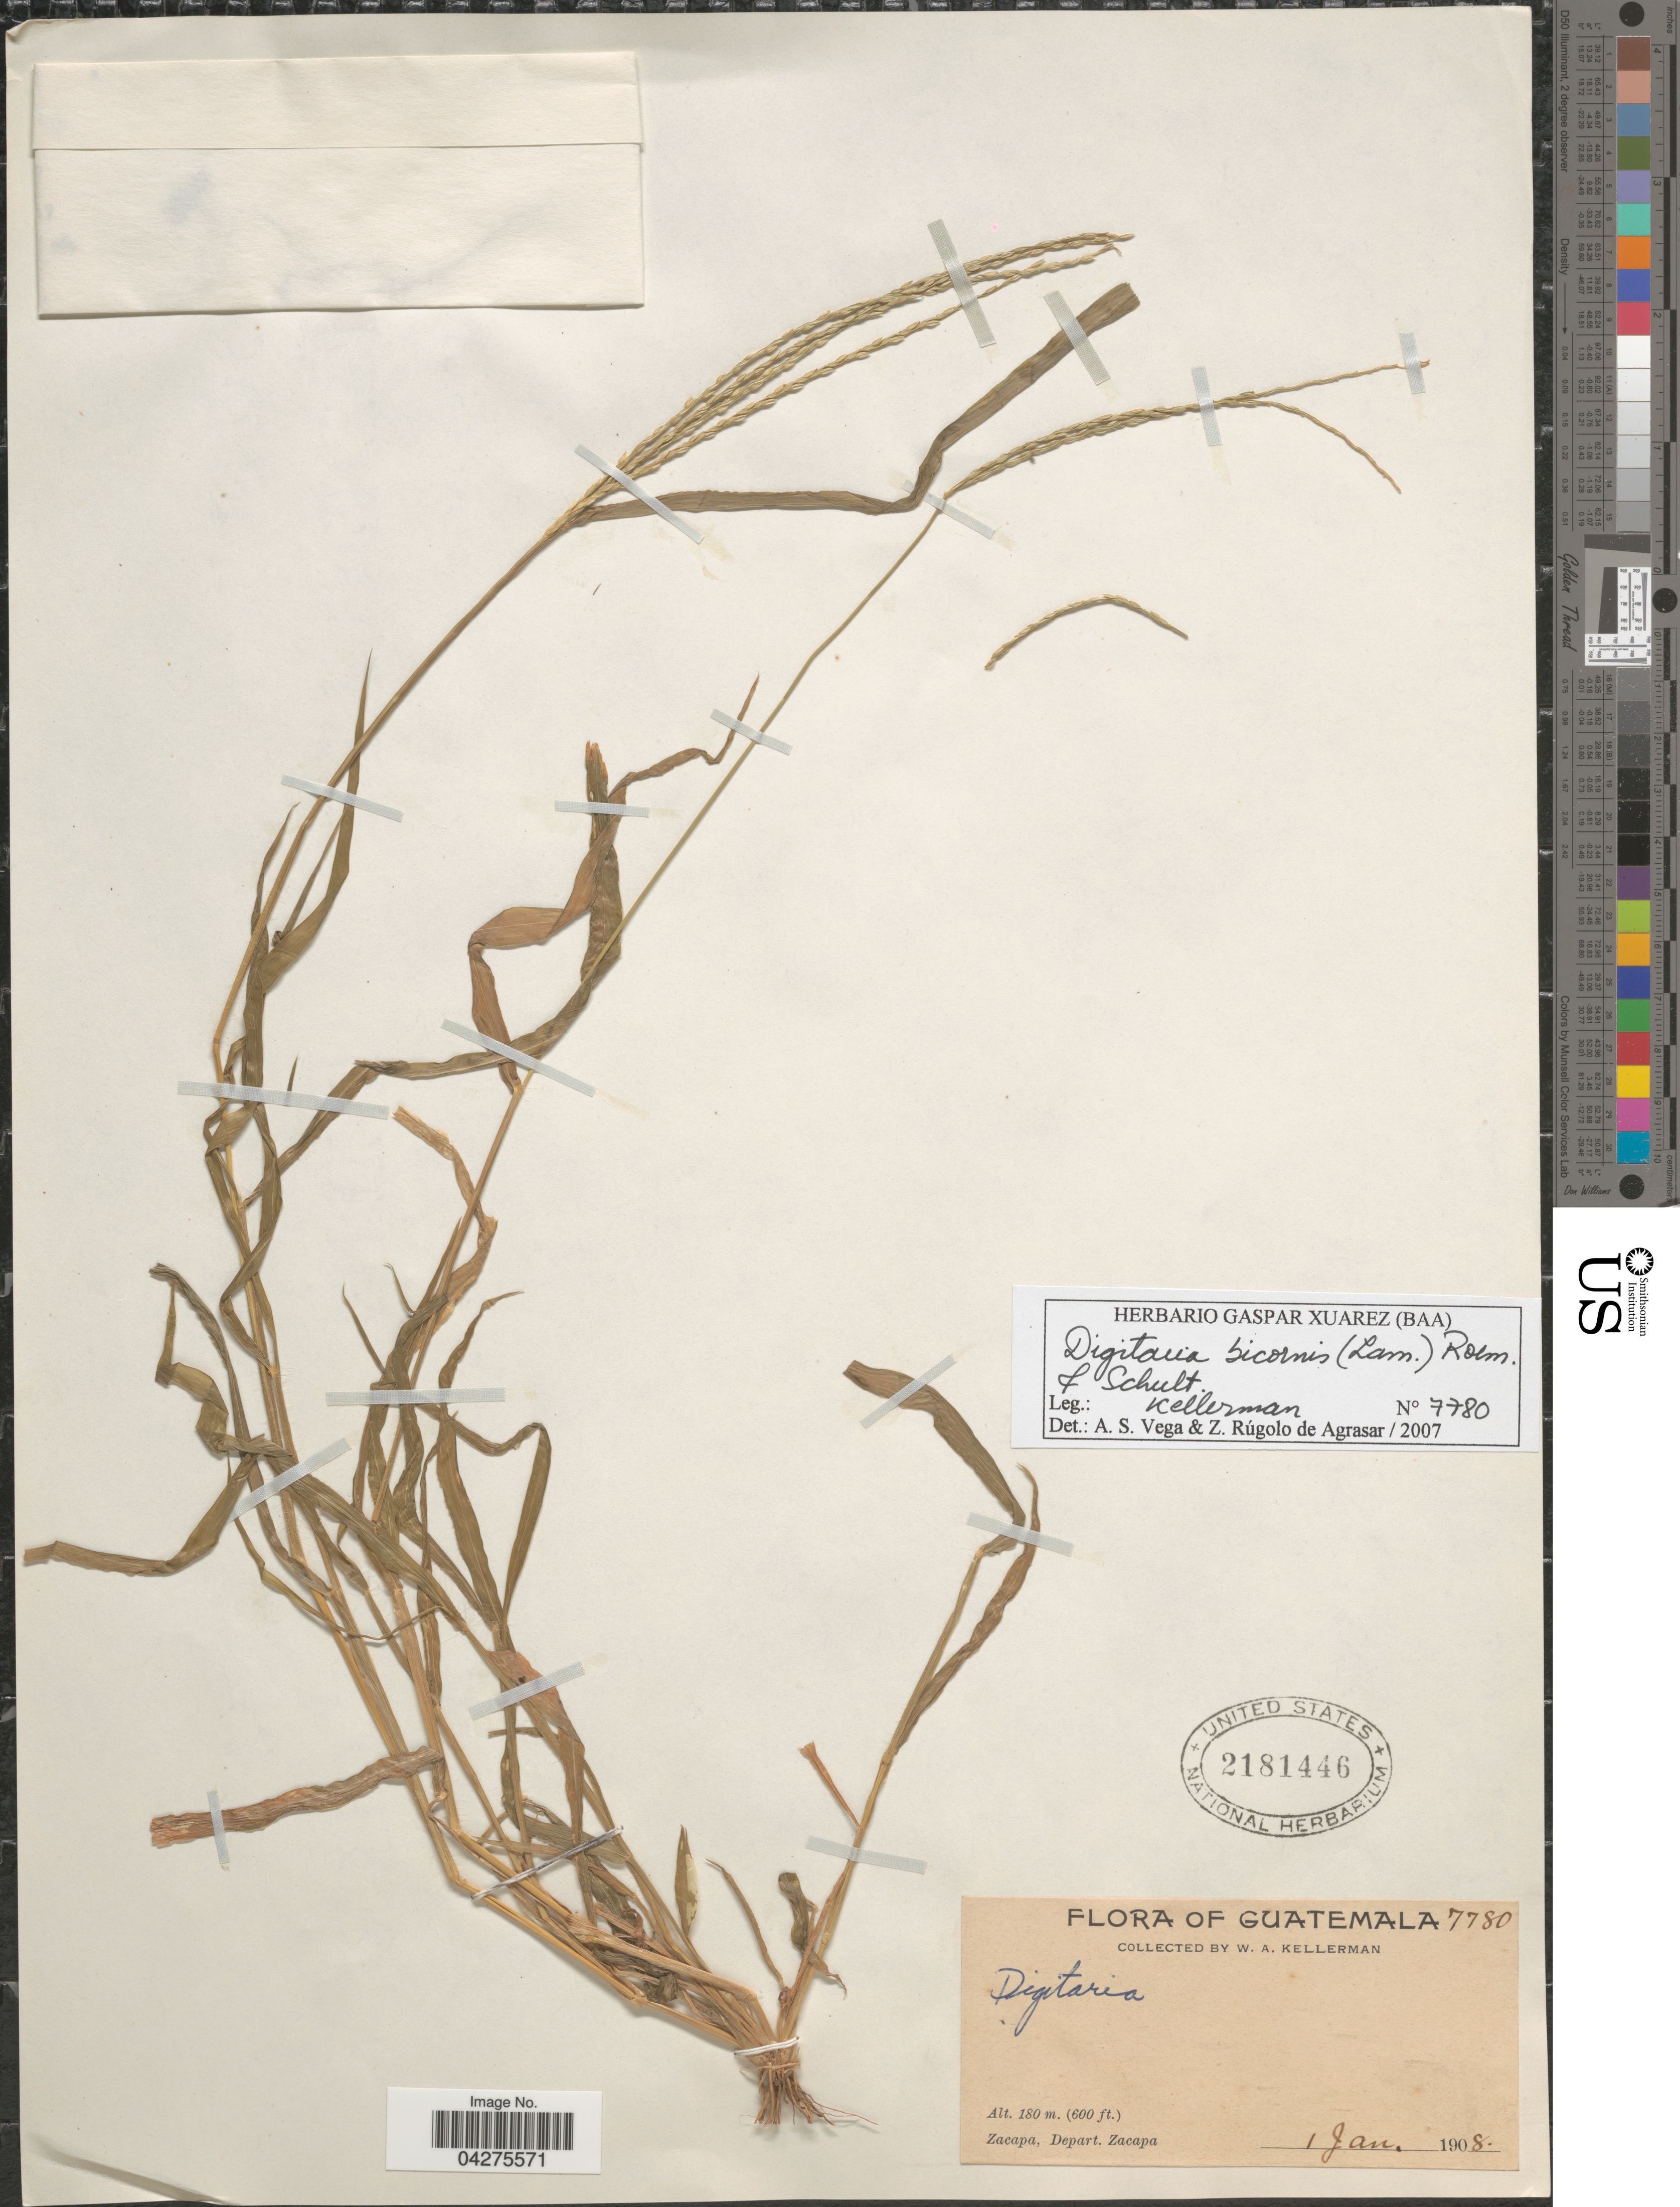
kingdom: Plantae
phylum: Tracheophyta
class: Liliopsida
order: Poales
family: Poaceae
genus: Digitaria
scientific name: Digitaria bicornis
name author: (Lam.) Roem. & Schult.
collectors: W. Kellerman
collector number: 7780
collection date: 1908-01-01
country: Guatemala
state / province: Zacapa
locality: Zacapa, Depart. Zacapa.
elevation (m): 180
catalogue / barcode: US 2181446